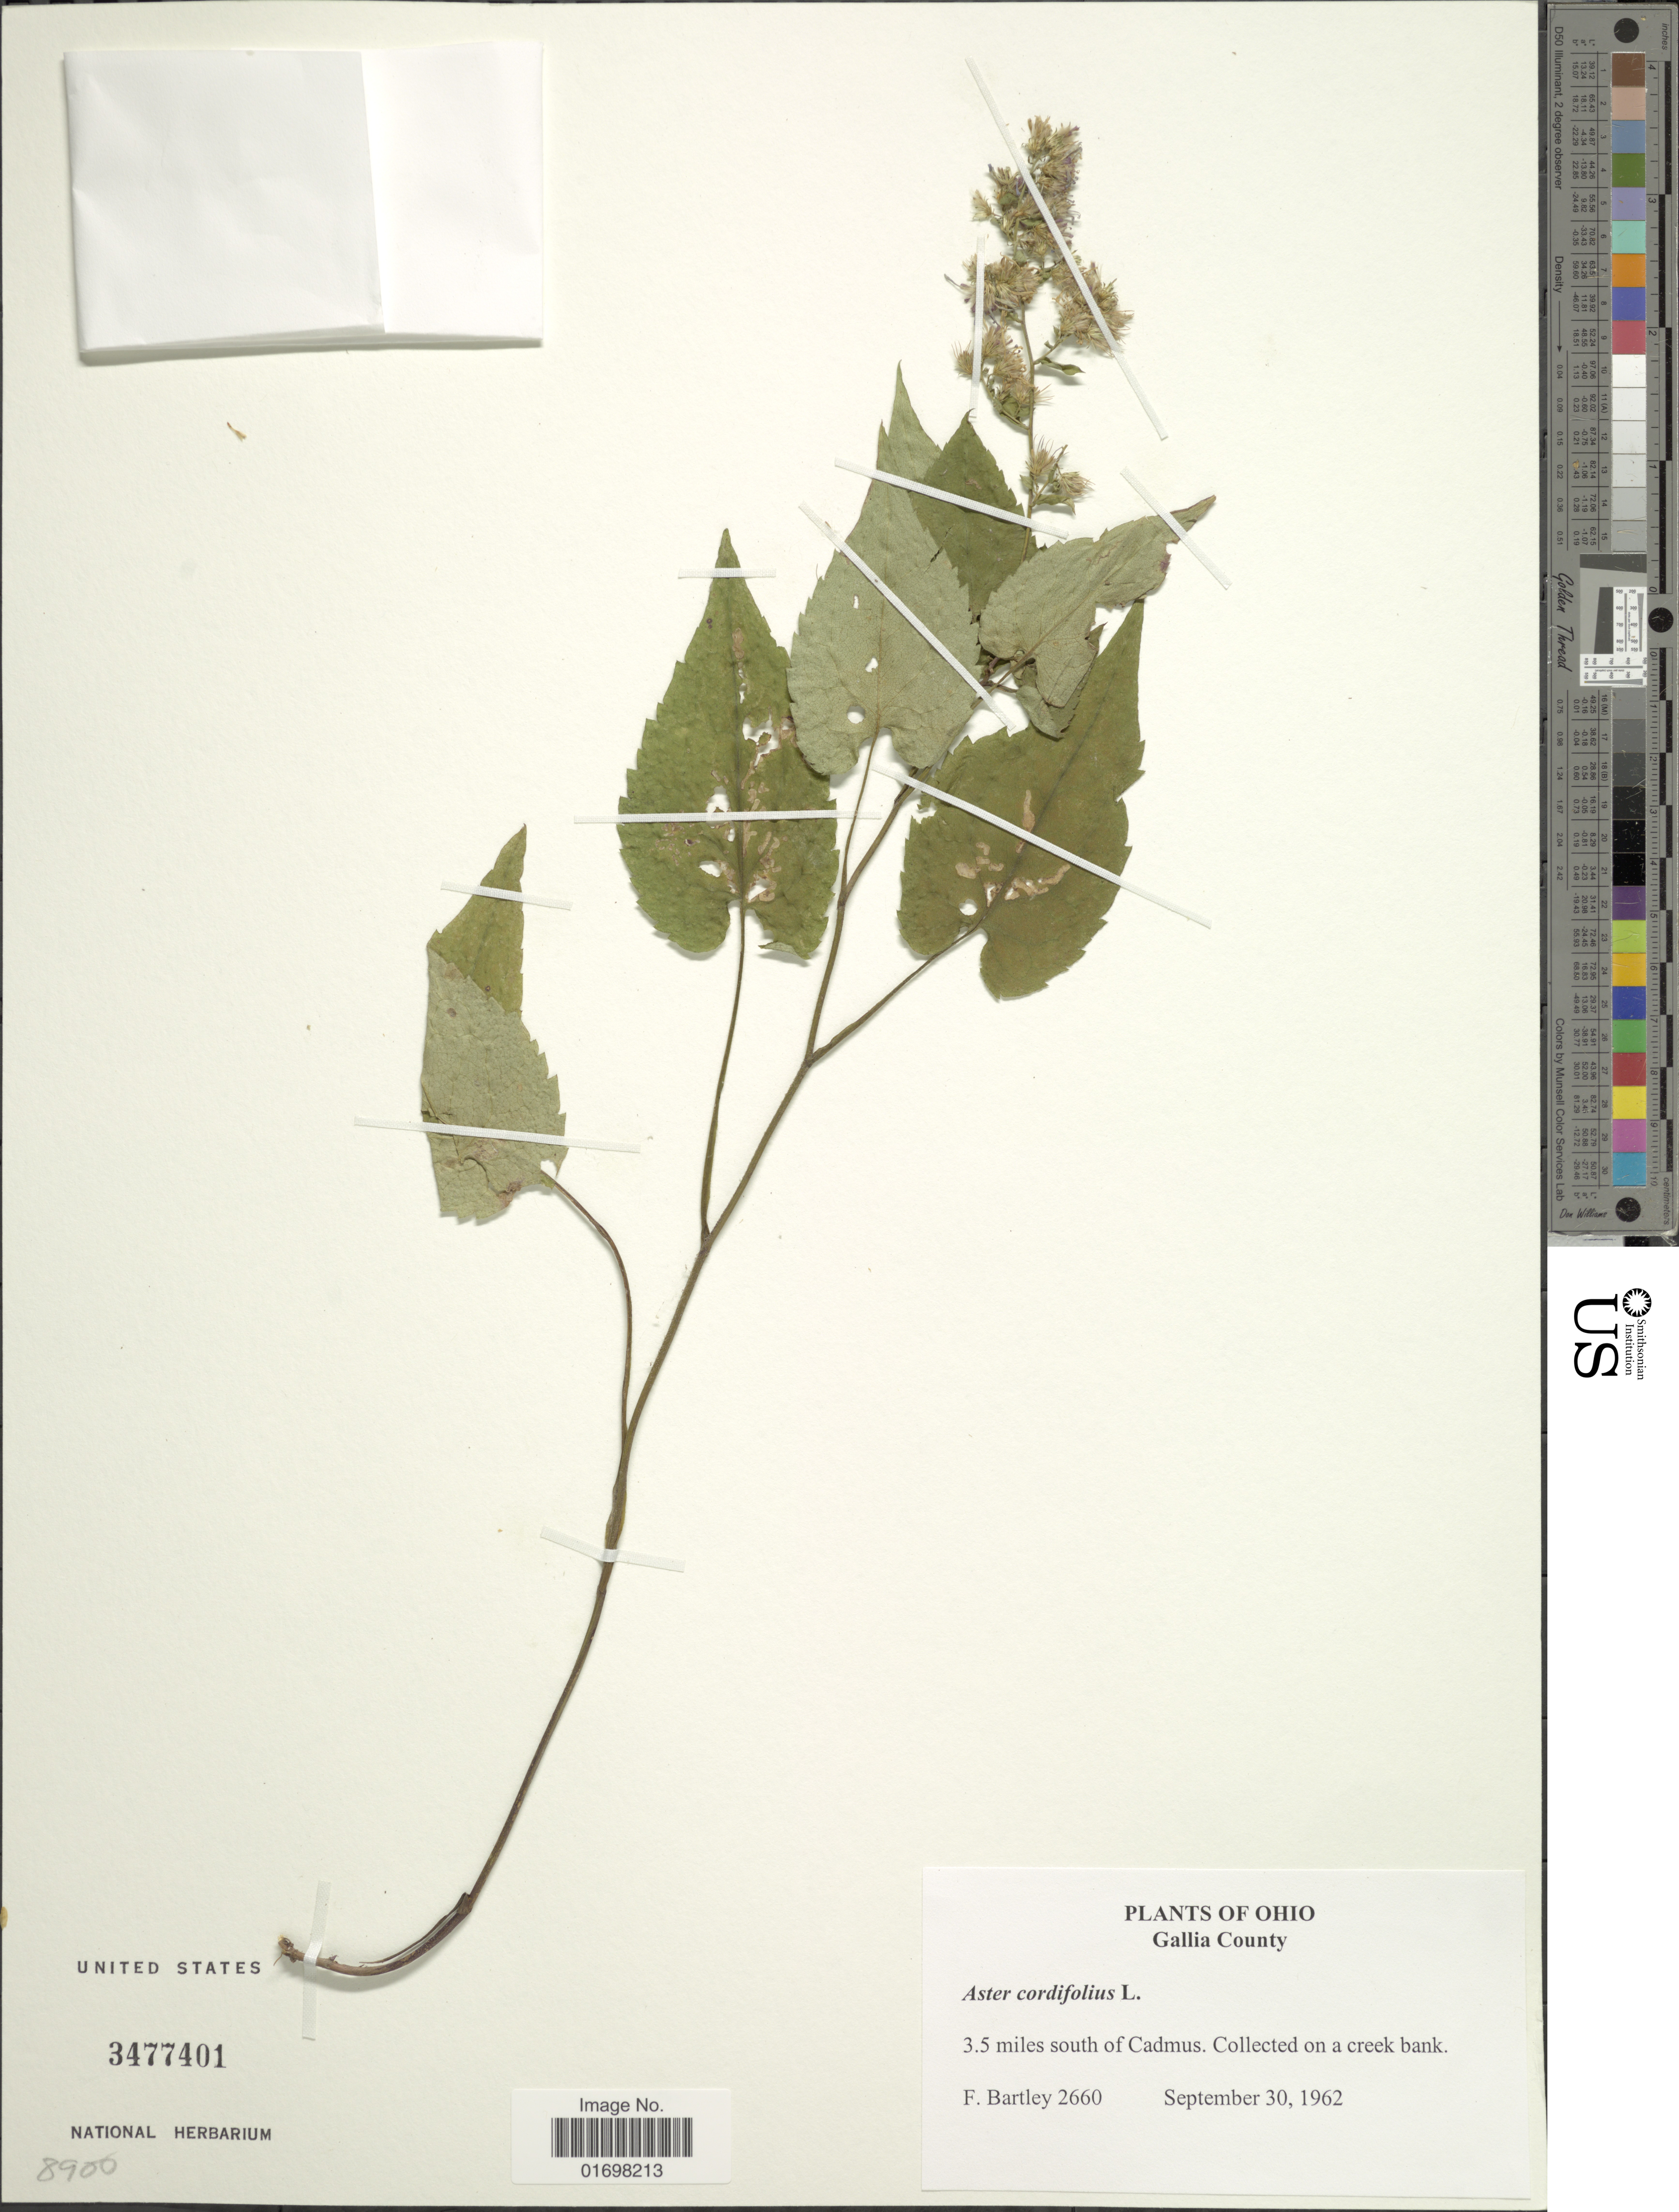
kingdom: Plantae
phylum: Tracheophyta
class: Magnoliopsida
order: Asterales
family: Asteraceae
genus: Symphyotrichum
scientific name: Symphyotrichum cordifolium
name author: (L.) G.L. Nesom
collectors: F. Bartley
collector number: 2660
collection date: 1962-09-30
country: United States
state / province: Ohio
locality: Ohio, Gallia County. 3.5 miles south of Cadmus.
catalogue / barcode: US 3477401